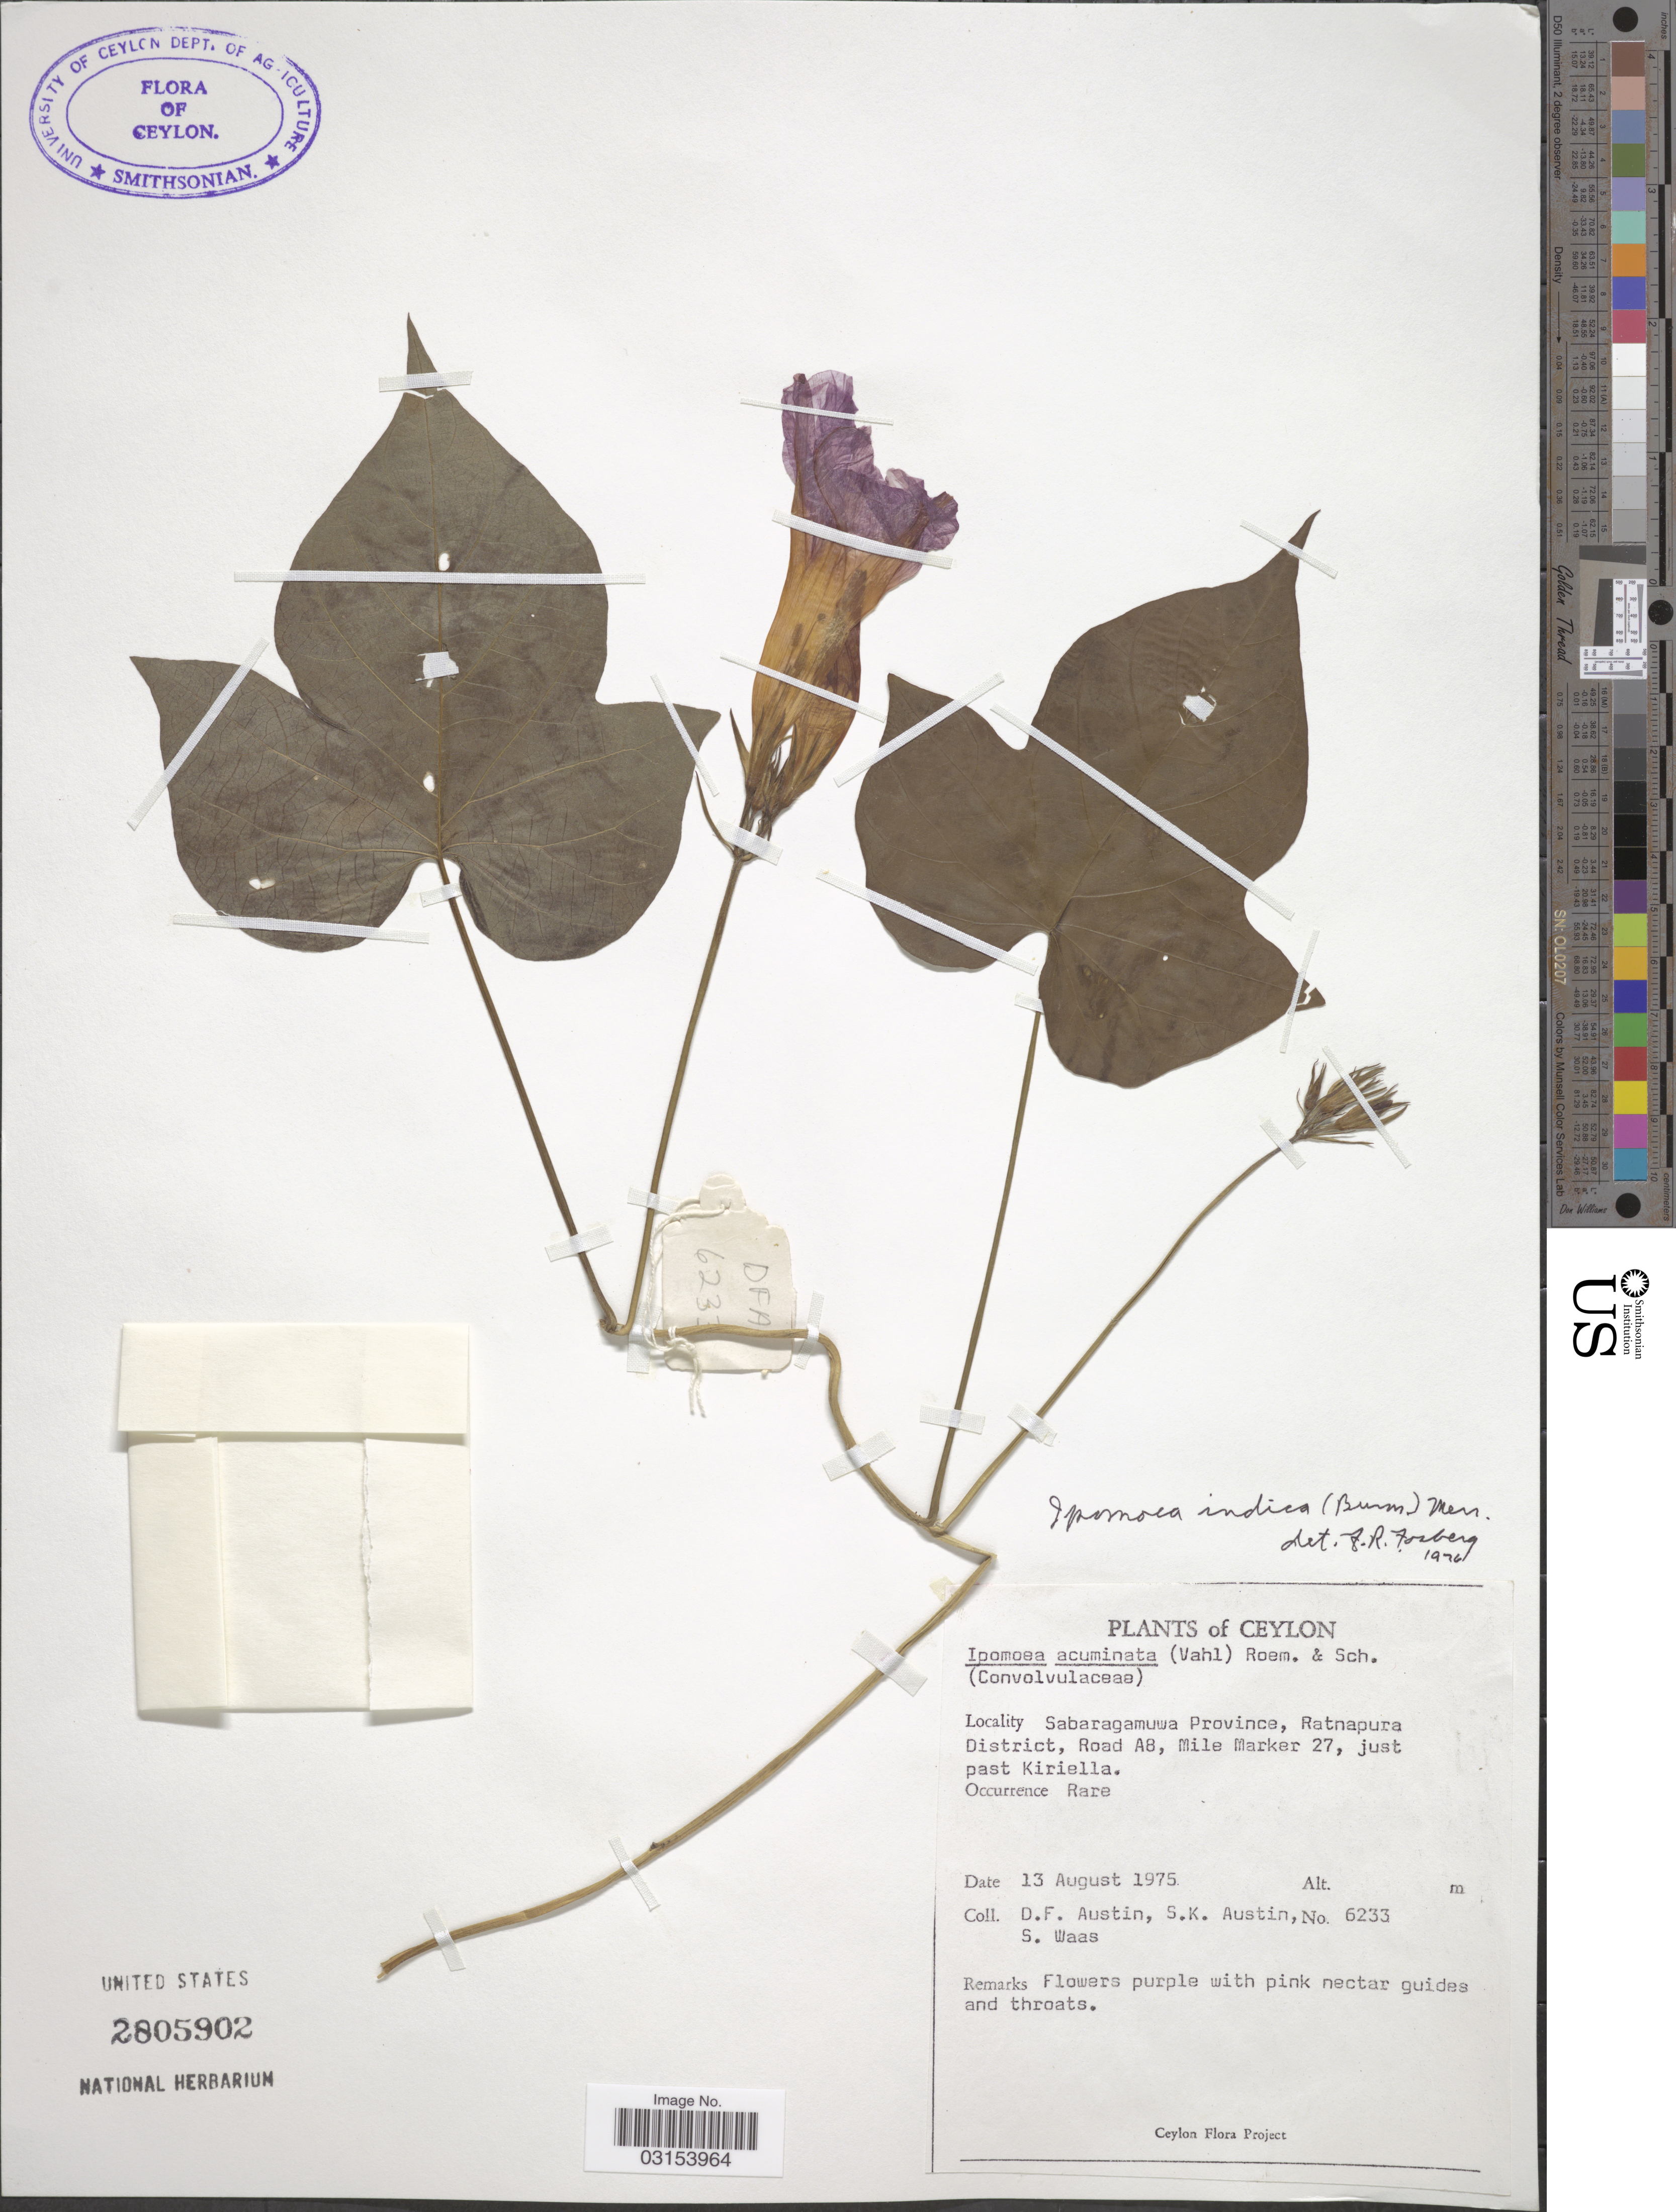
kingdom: Plantae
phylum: Tracheophyta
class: Magnoliopsida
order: Solanales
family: Convolvulaceae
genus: Ipomoea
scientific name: Ipomoea indica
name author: (Burm.) Merr.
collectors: D. Austin, S. Austin & S. Waas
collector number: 6233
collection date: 1975-08-13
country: Sri Lanka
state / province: Sabaragamuwa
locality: Ceylon. Ratnapura District, Road A8, Mile Marker 27, just past Kiriella.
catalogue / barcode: US 2805902